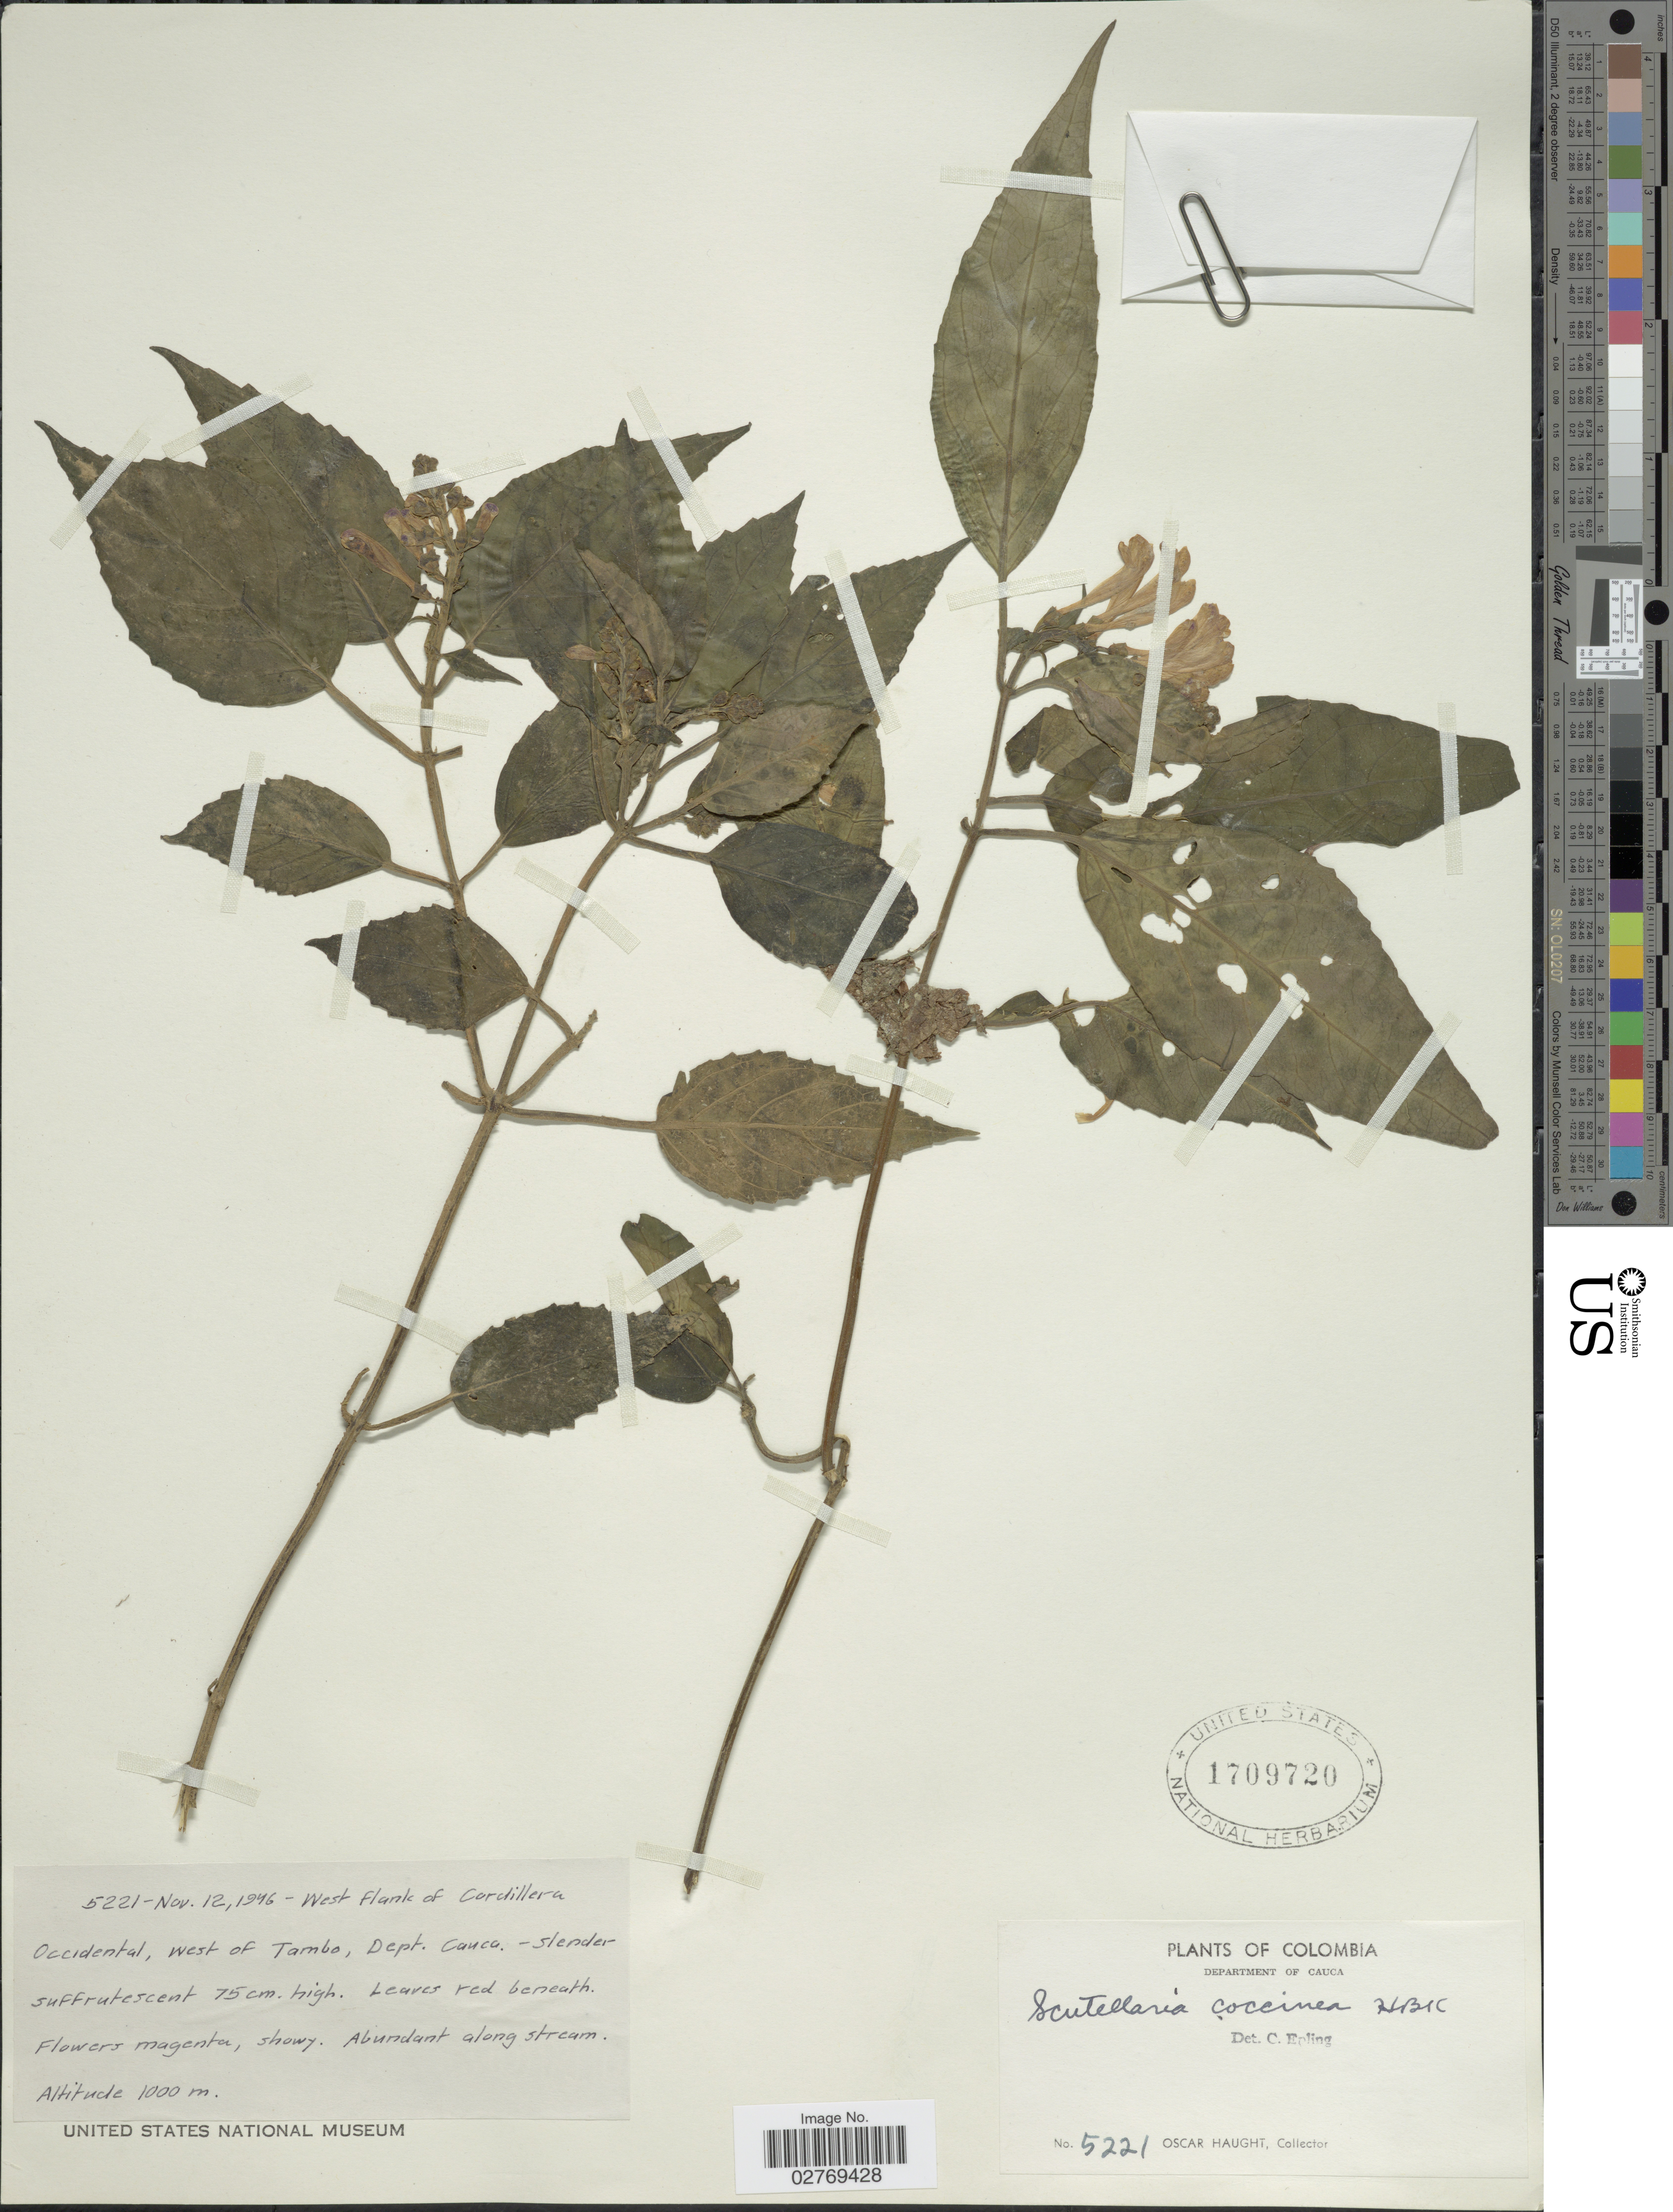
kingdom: Plantae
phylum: Tracheophyta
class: Magnoliopsida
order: Lamiales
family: Lamiaceae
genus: Scutellaria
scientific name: Scutellaria coccinea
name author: Kunth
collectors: O. L. Haught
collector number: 5221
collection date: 1946-11-12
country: Colombia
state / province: Cauca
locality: Department of Cauca, West flank of Cordillera Occidental, west of Tambo.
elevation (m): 1000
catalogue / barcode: US 1709720